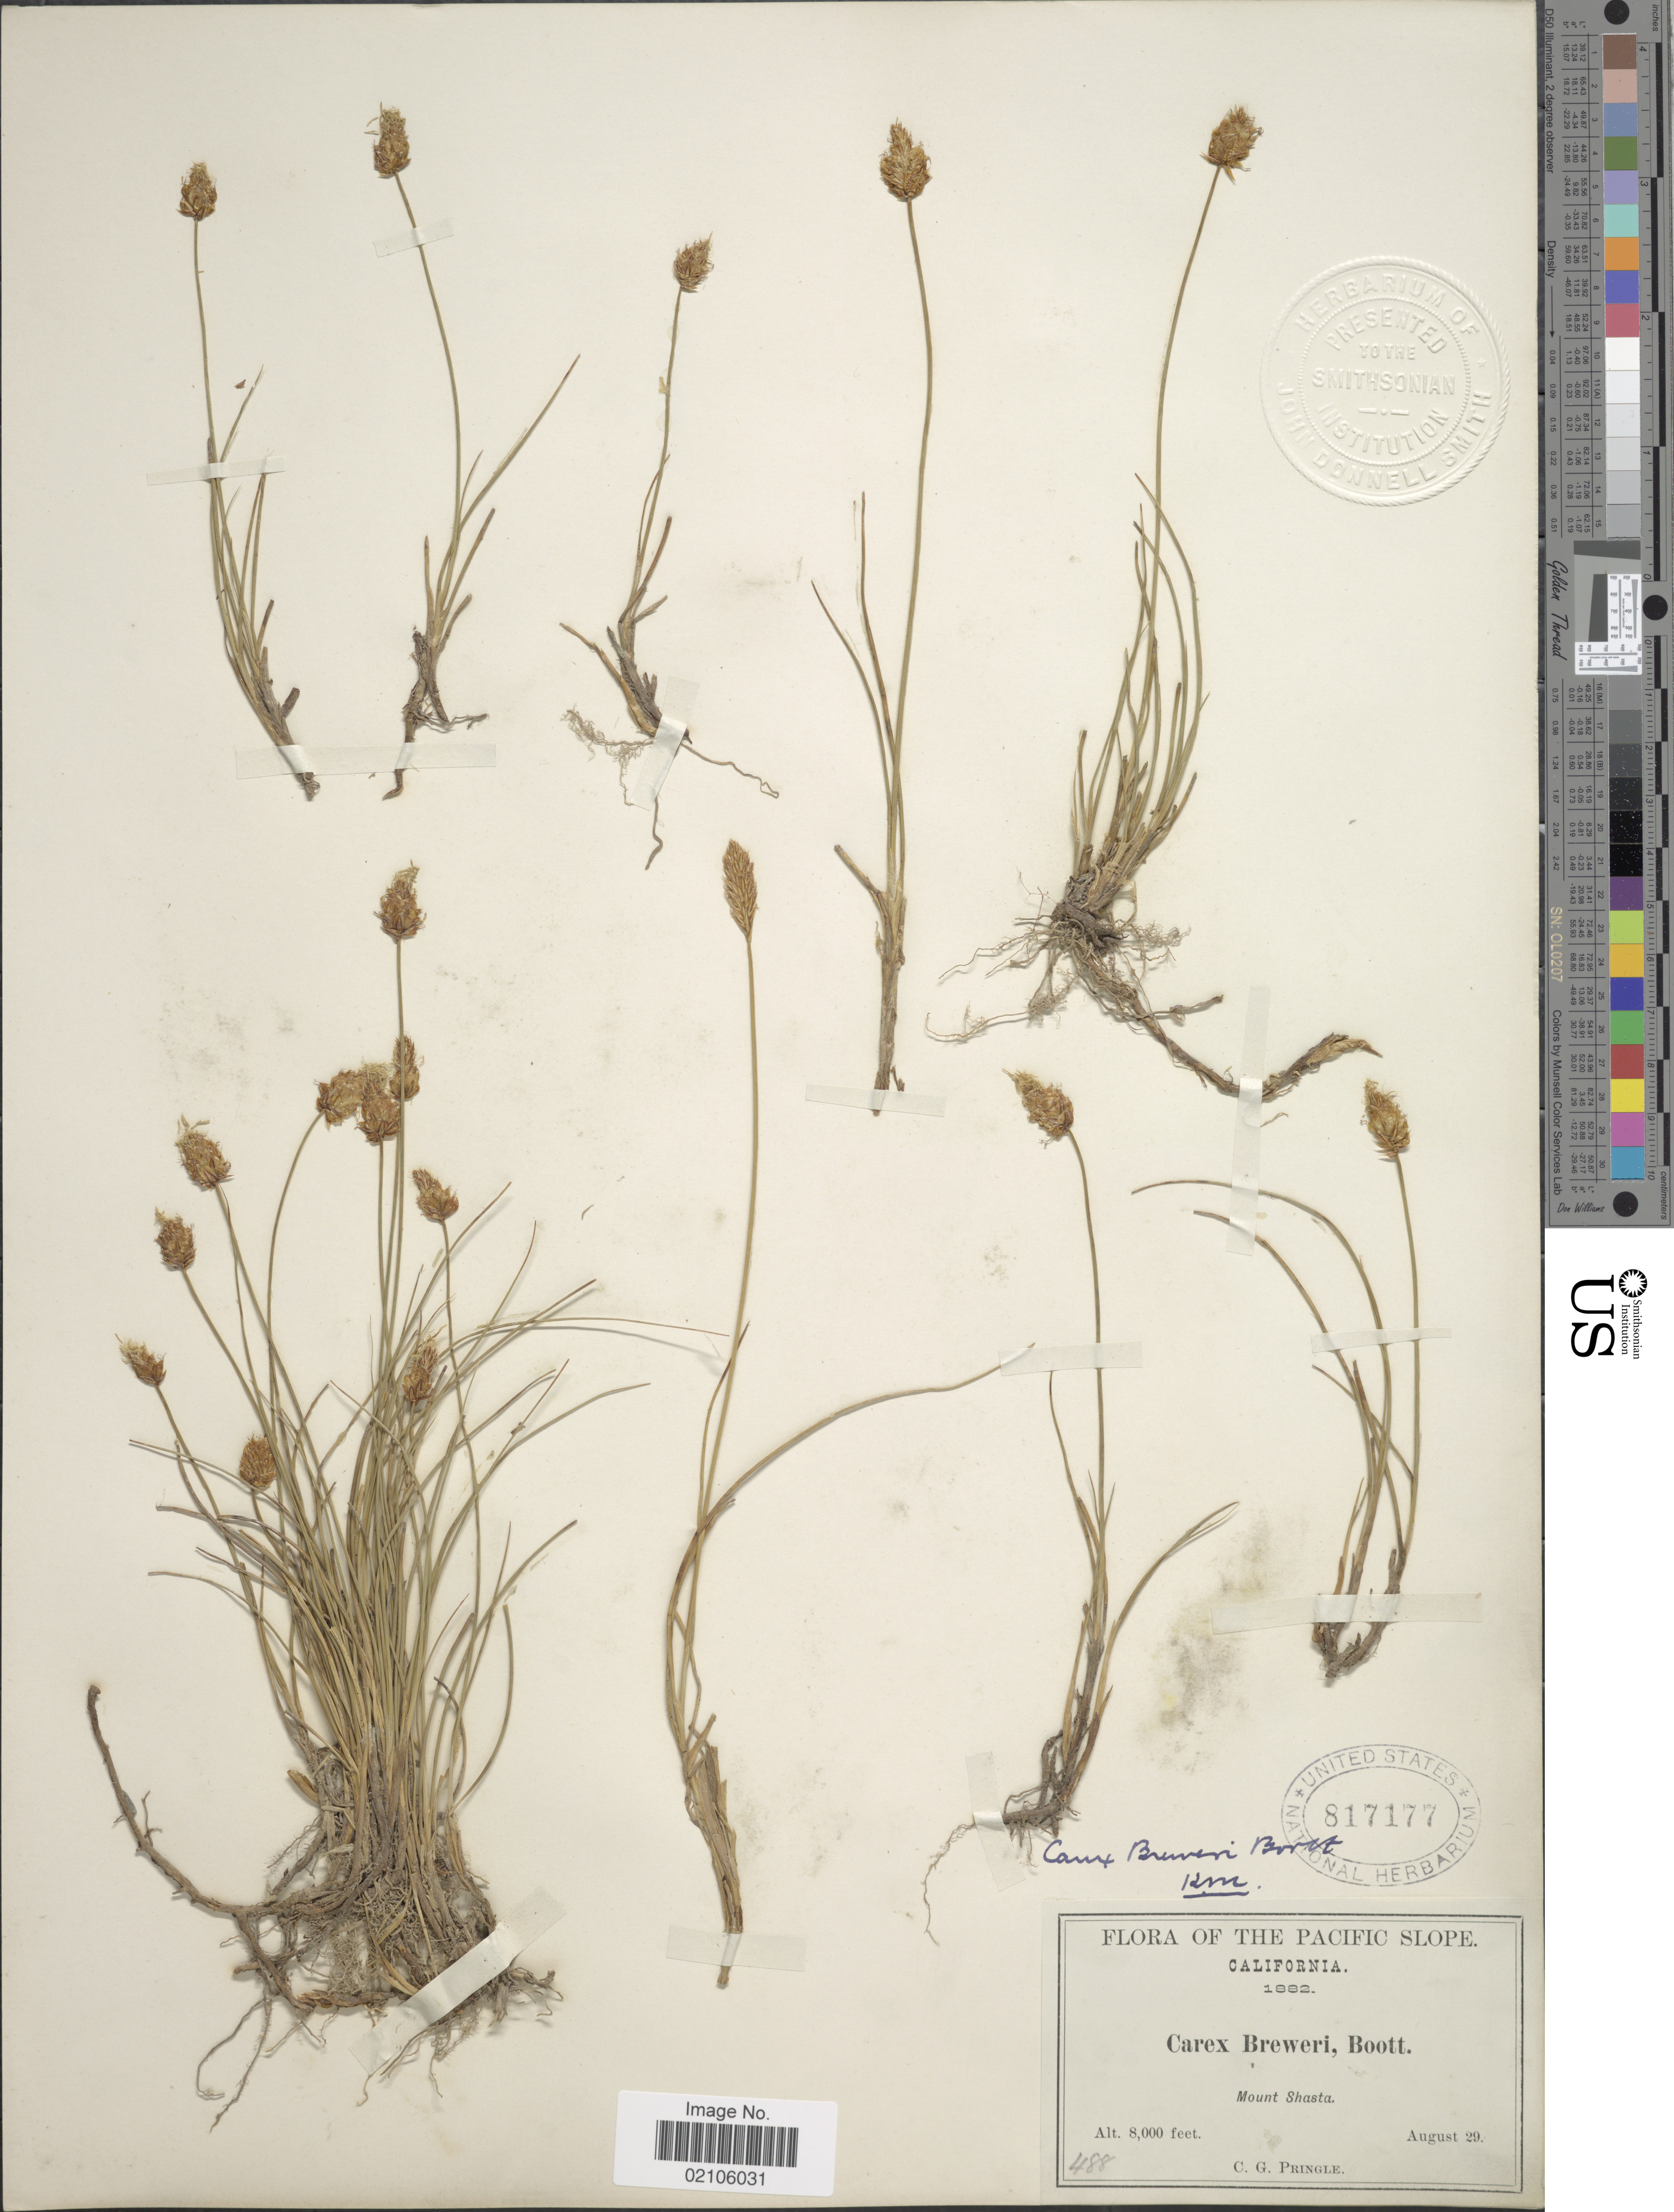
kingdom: Plantae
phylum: Tracheophyta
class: Liliopsida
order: Poales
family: Cyperaceae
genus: Carex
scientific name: Carex breweri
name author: Boott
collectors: C. G. Pringle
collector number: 488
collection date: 1882-08-29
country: United States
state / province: California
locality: The Pacific Slope, Mount Shasta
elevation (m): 2438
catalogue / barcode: US 817177